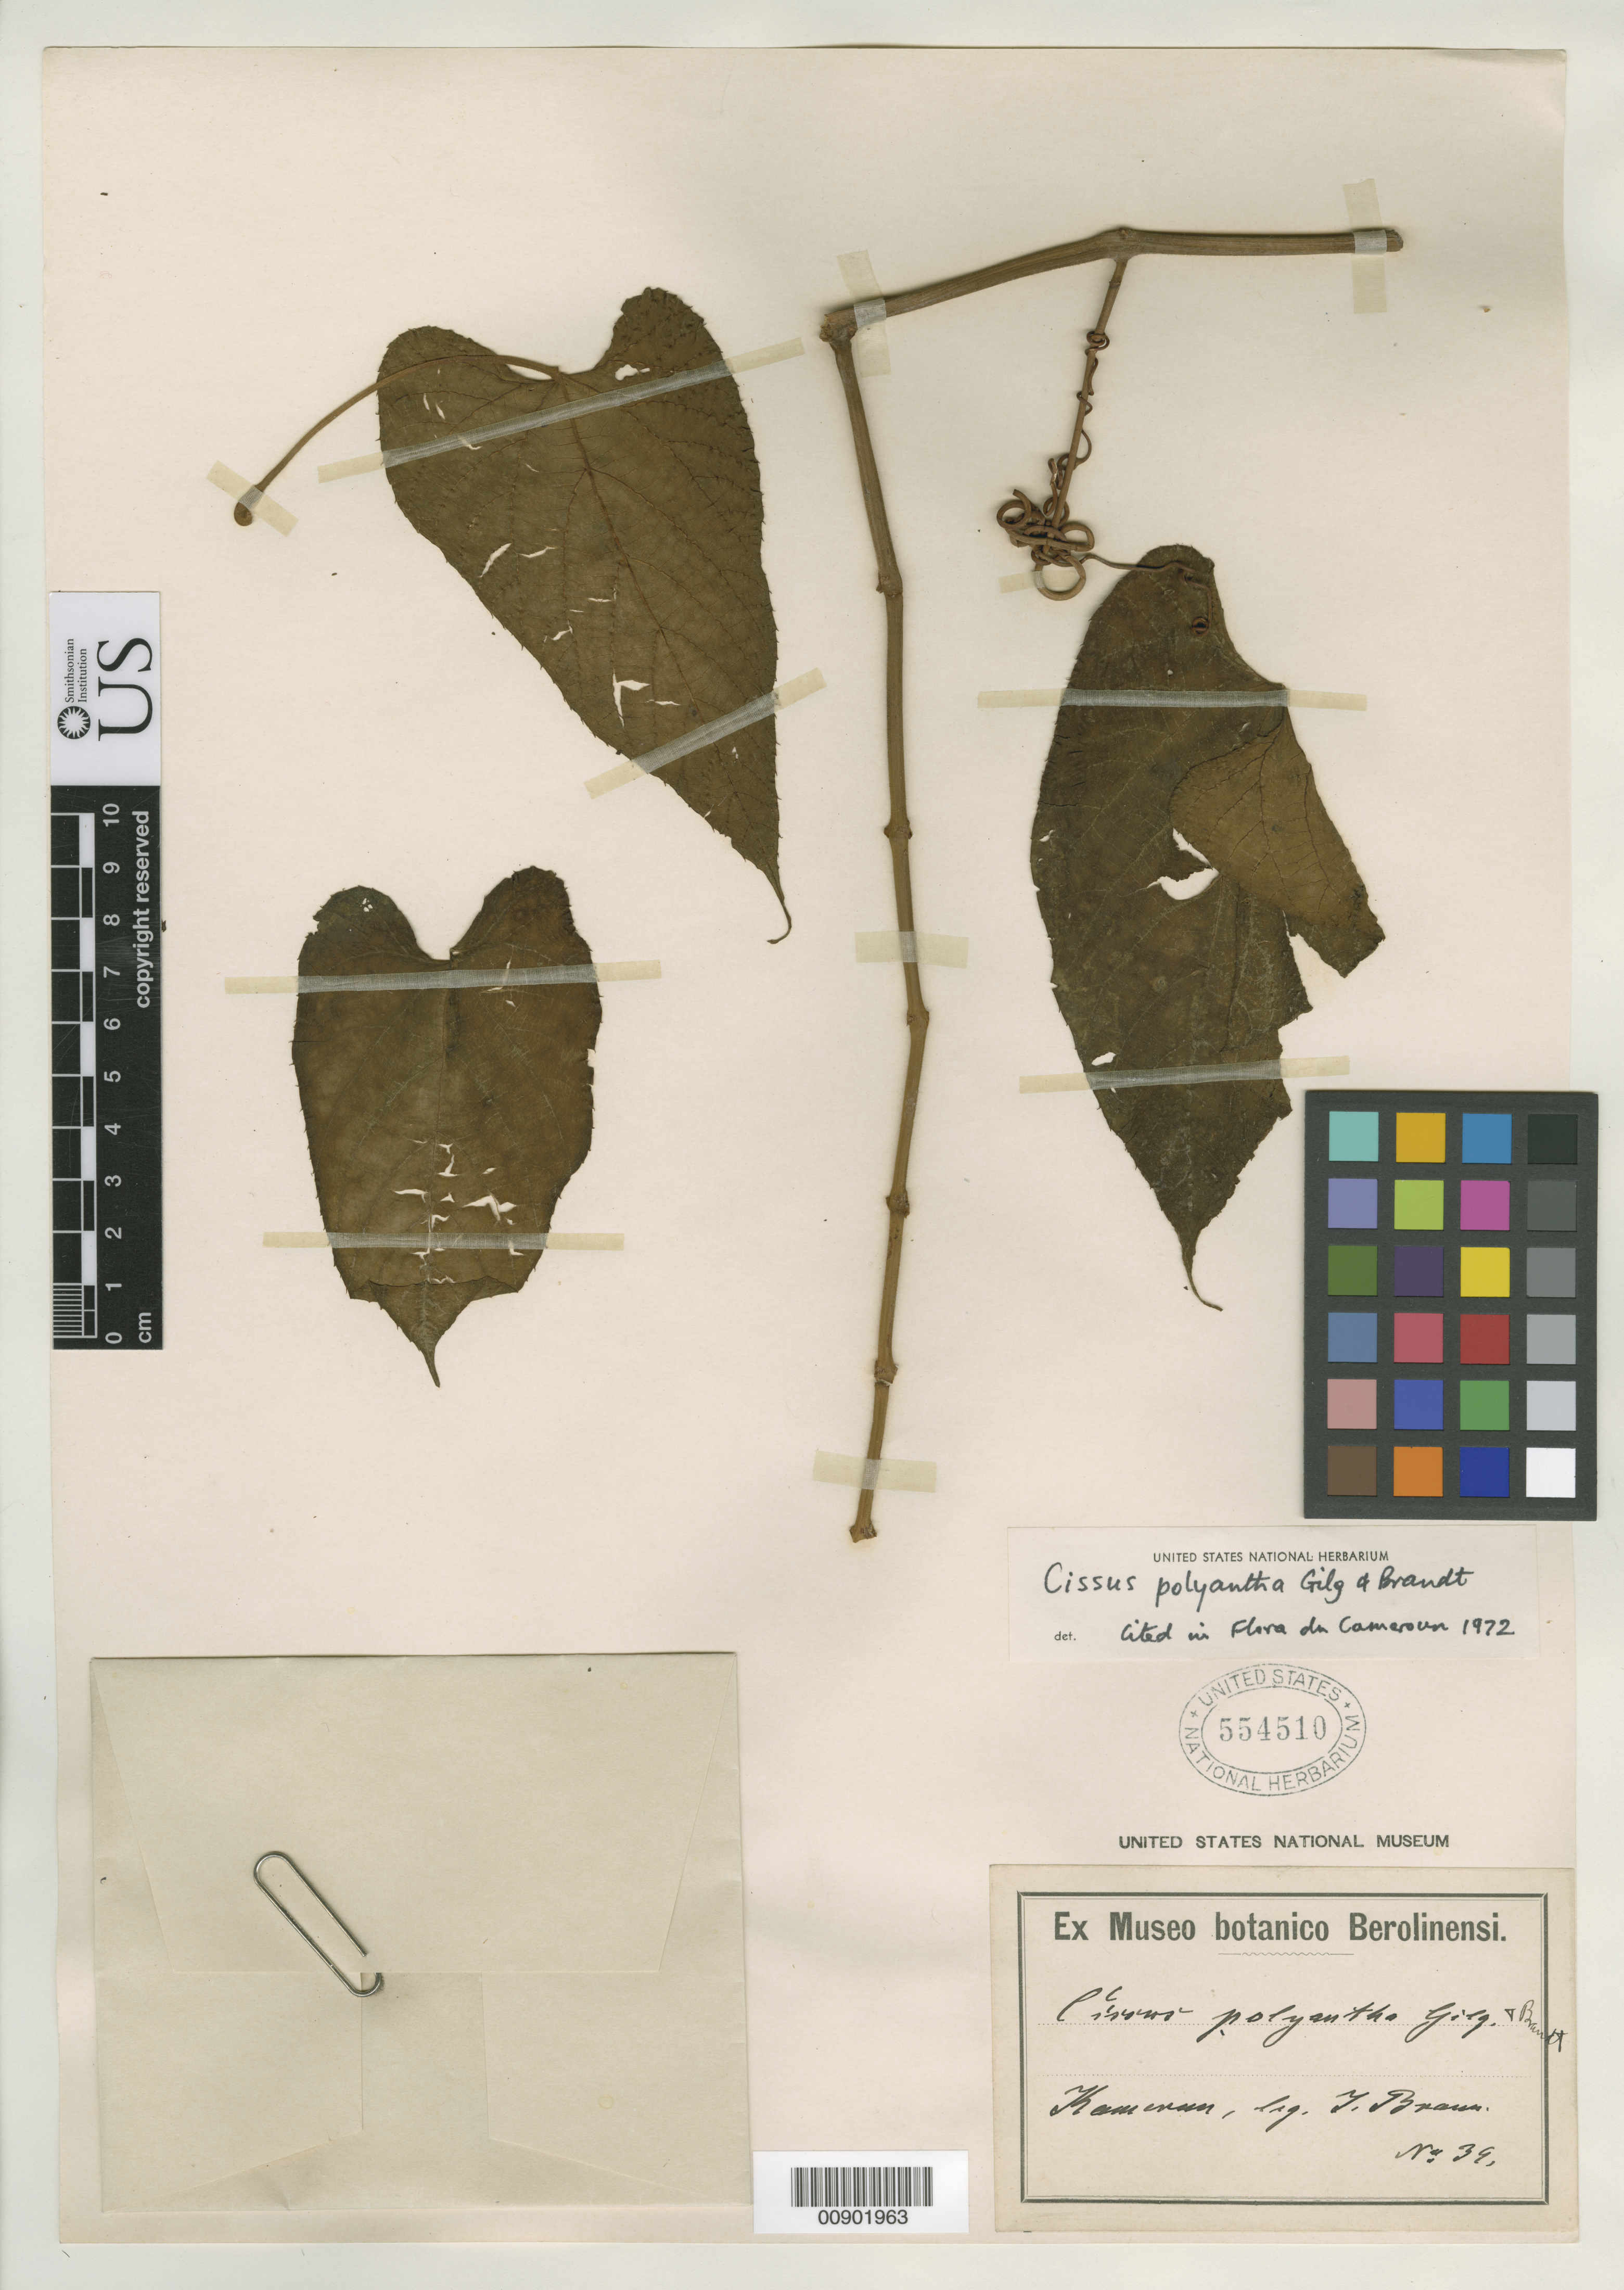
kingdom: Plantae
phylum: Tracheophyta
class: Magnoliopsida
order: Vitales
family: Vitaceae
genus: Cissus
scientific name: Cissus polyantha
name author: Gilg & M. Brandt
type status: Syntype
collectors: Braun, --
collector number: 39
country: Cameroon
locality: Kamerun.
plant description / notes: Cited by Descoings in Fl. Cameroun (1972).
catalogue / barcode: US 554510